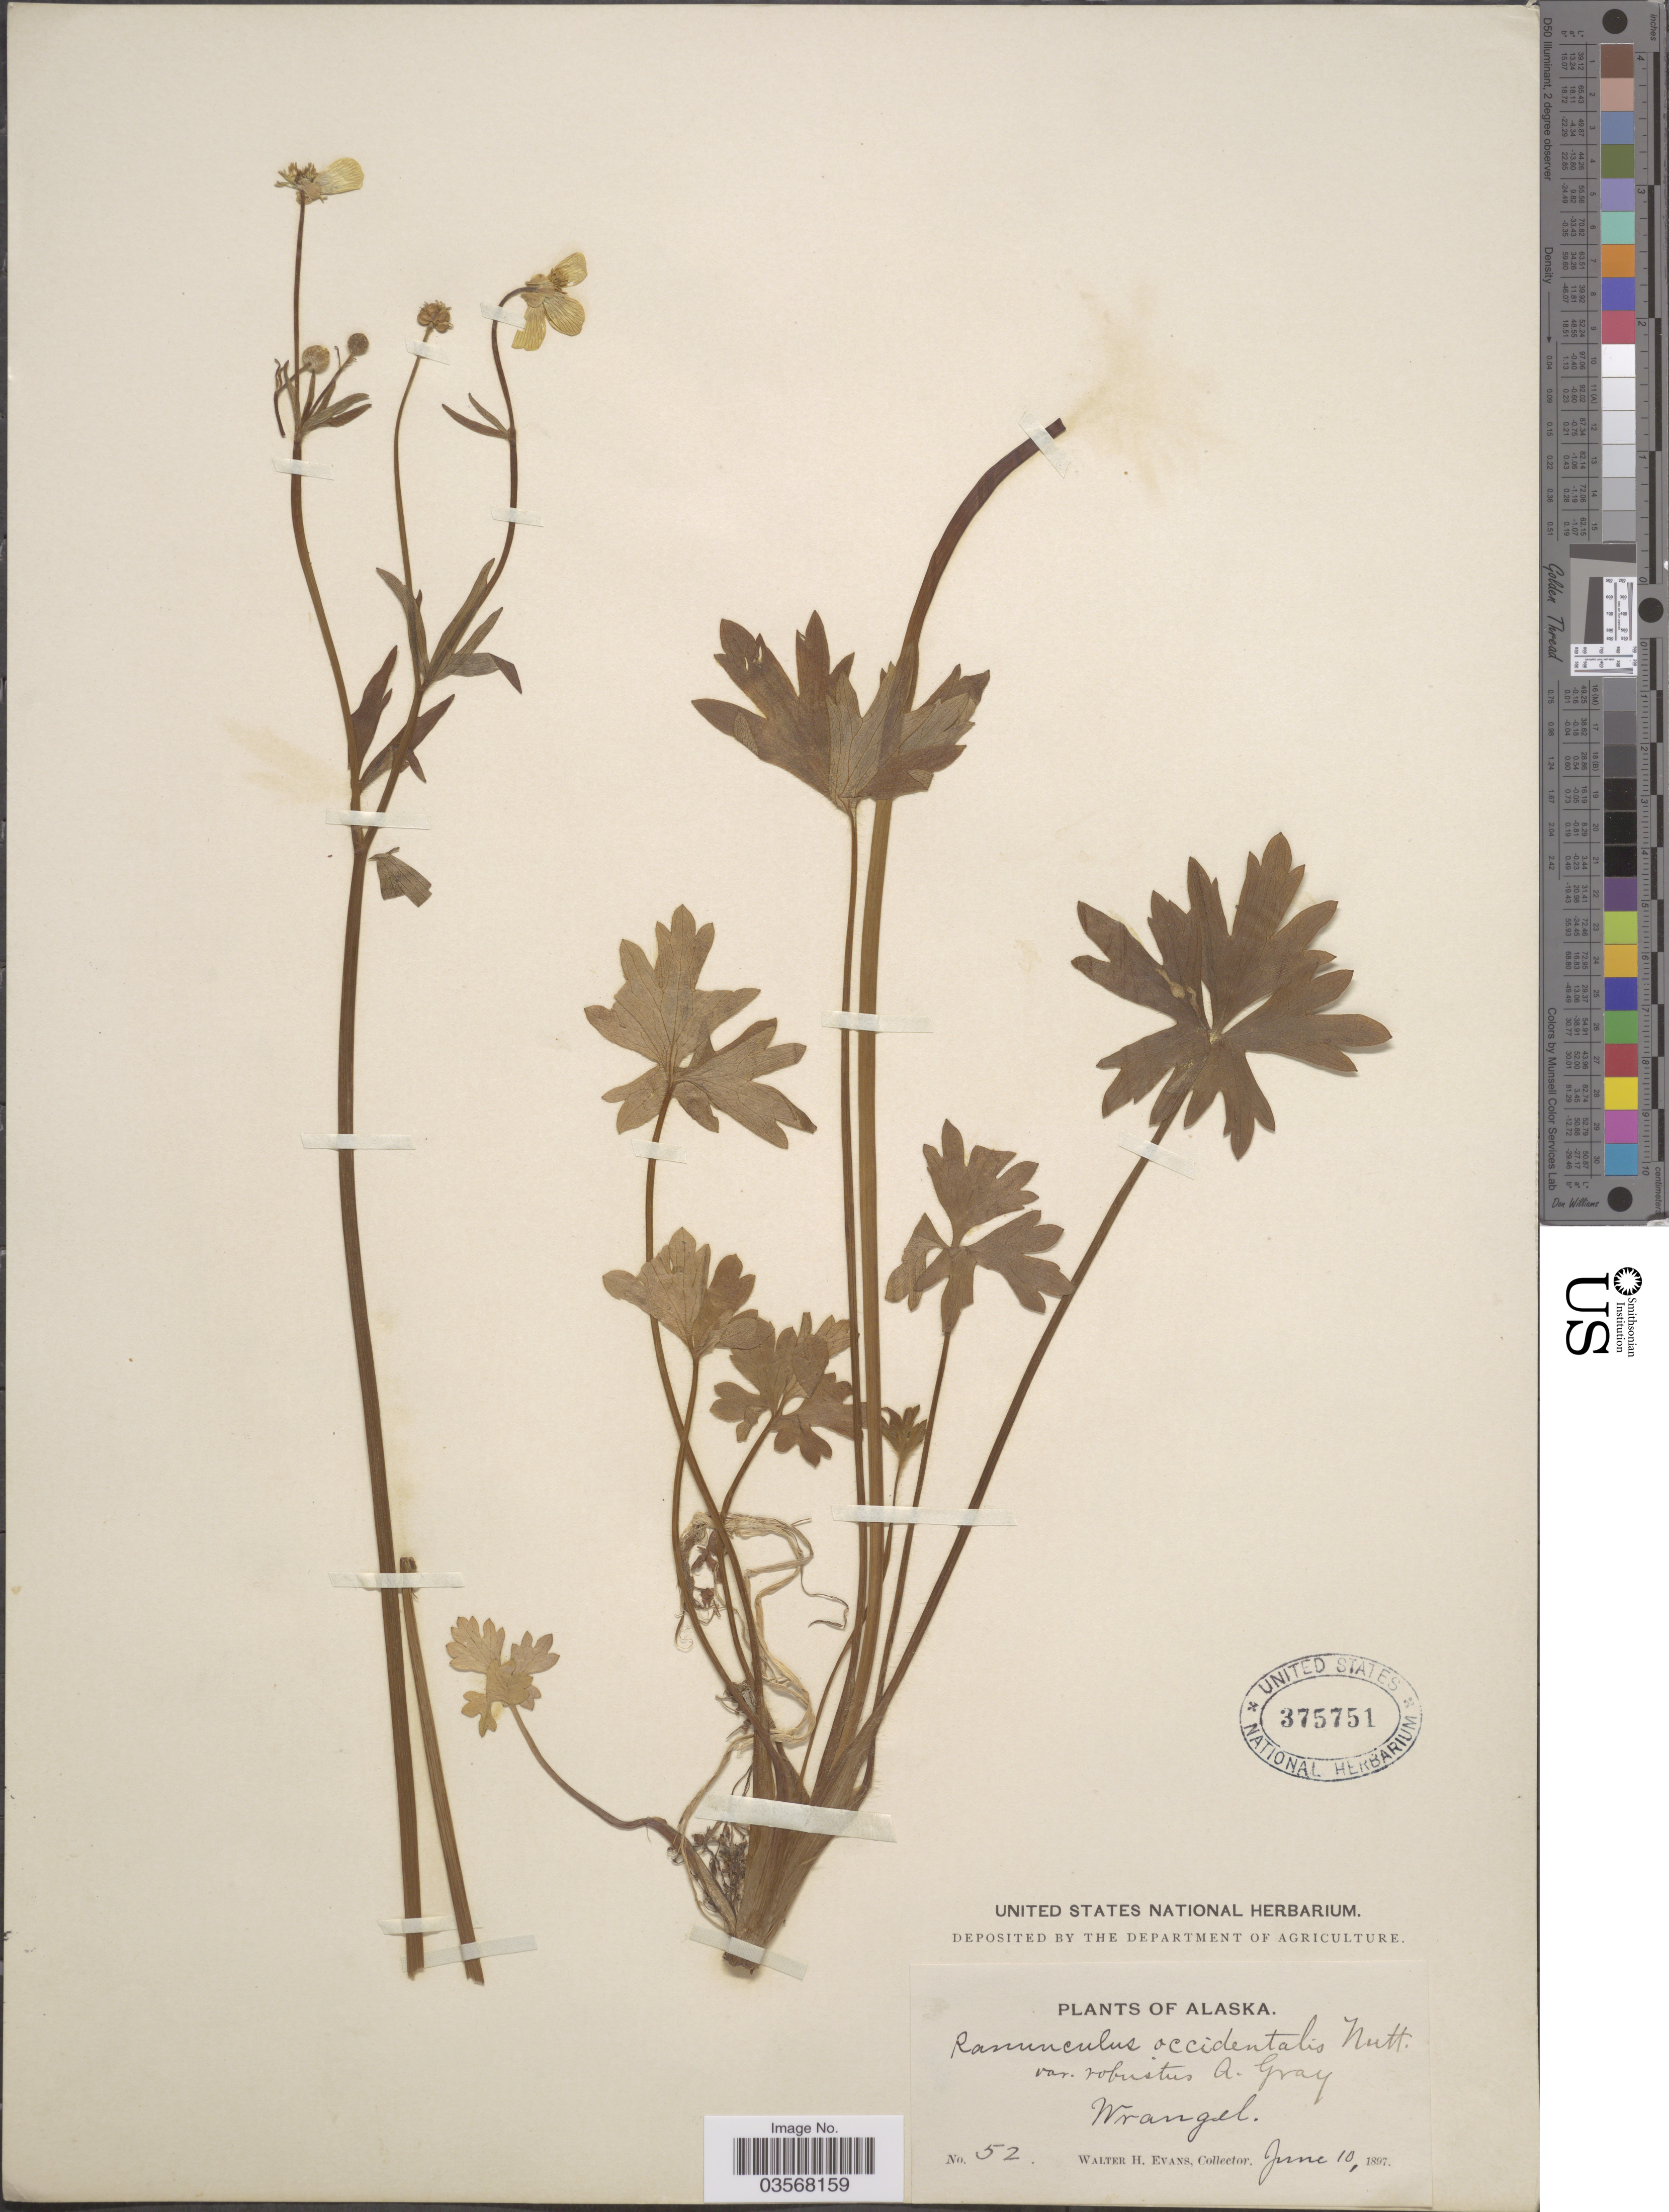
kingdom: Plantae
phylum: Tracheophyta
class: Magnoliopsida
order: Ranunculales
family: Ranunculaceae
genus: Ranunculus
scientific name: Ranunculus occidentalis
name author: Nutt.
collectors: W. H. Evans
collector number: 52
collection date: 1897-06-10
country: United States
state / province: Alaska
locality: Wrangell.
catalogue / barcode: US 375751